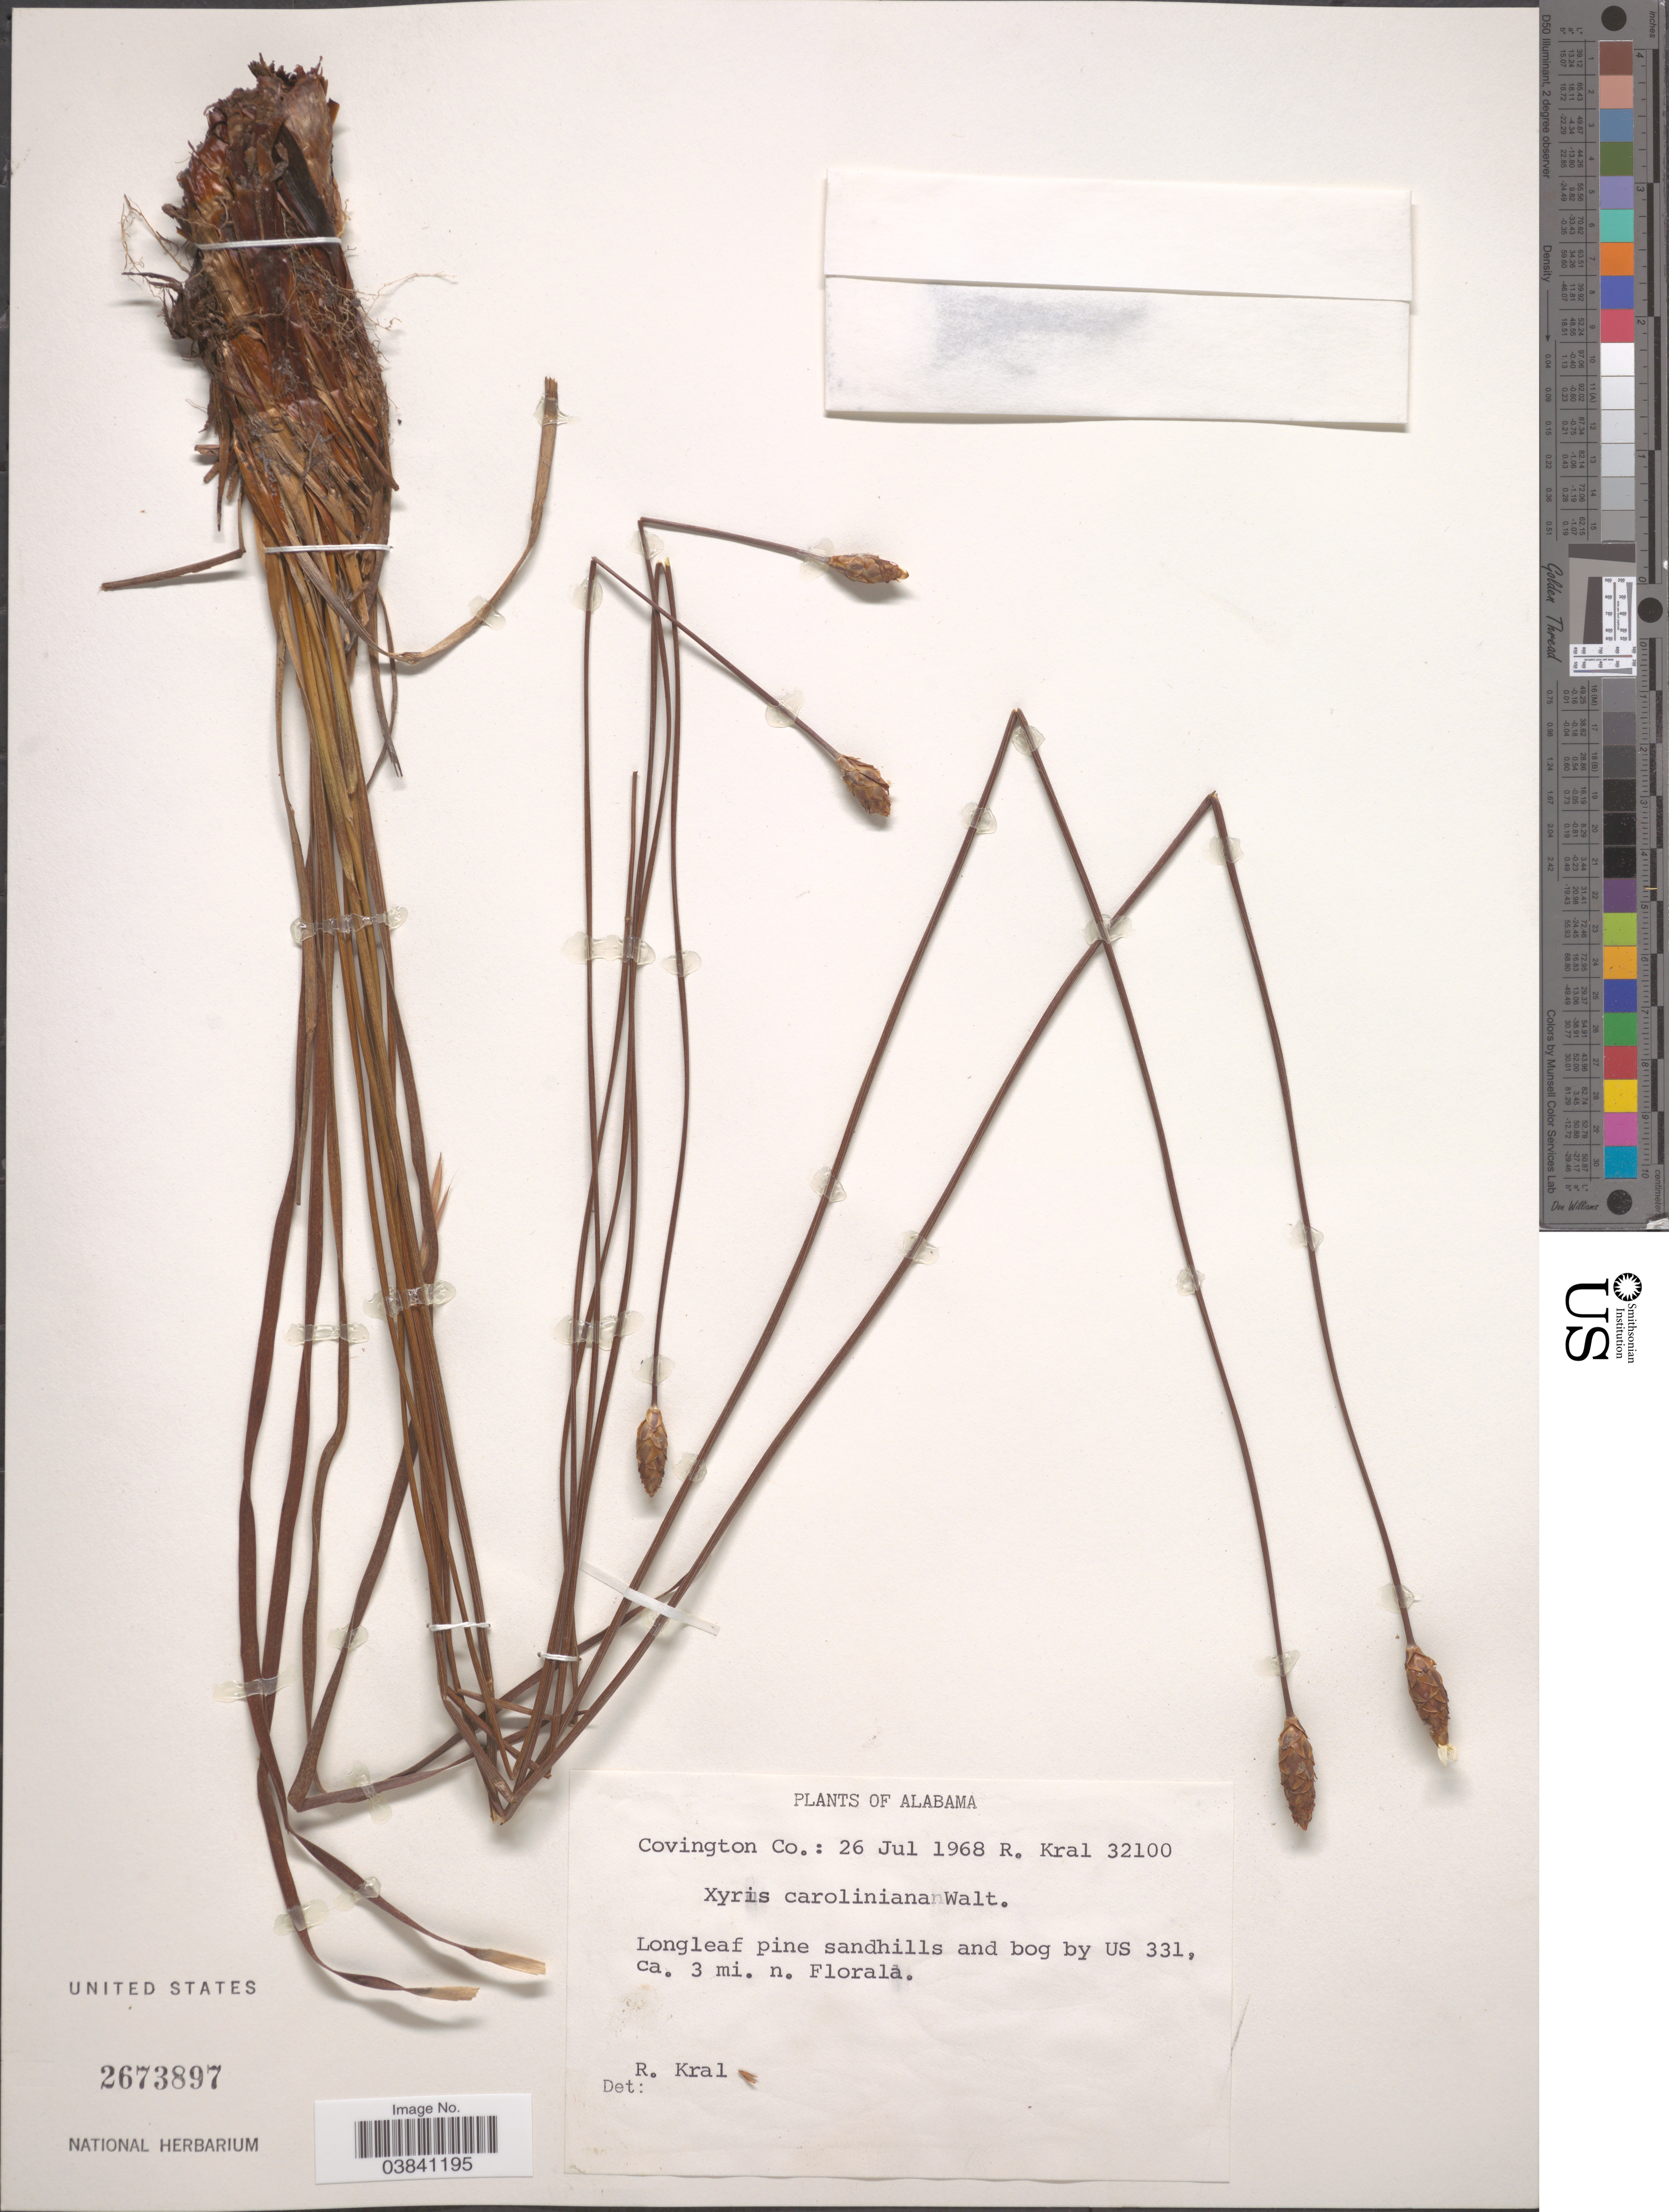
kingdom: Plantae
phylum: Tracheophyta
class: Liliopsida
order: Poales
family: Xyridaceae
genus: Xyris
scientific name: Xyris caroliniana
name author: Walter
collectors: R. Kral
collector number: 32100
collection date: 1968-07-26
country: United States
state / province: Alabama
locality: Covington Co.: Longleaf pine sandhills and bog by US 331, ca. 3 mi. n. Florala.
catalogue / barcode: US 2673897